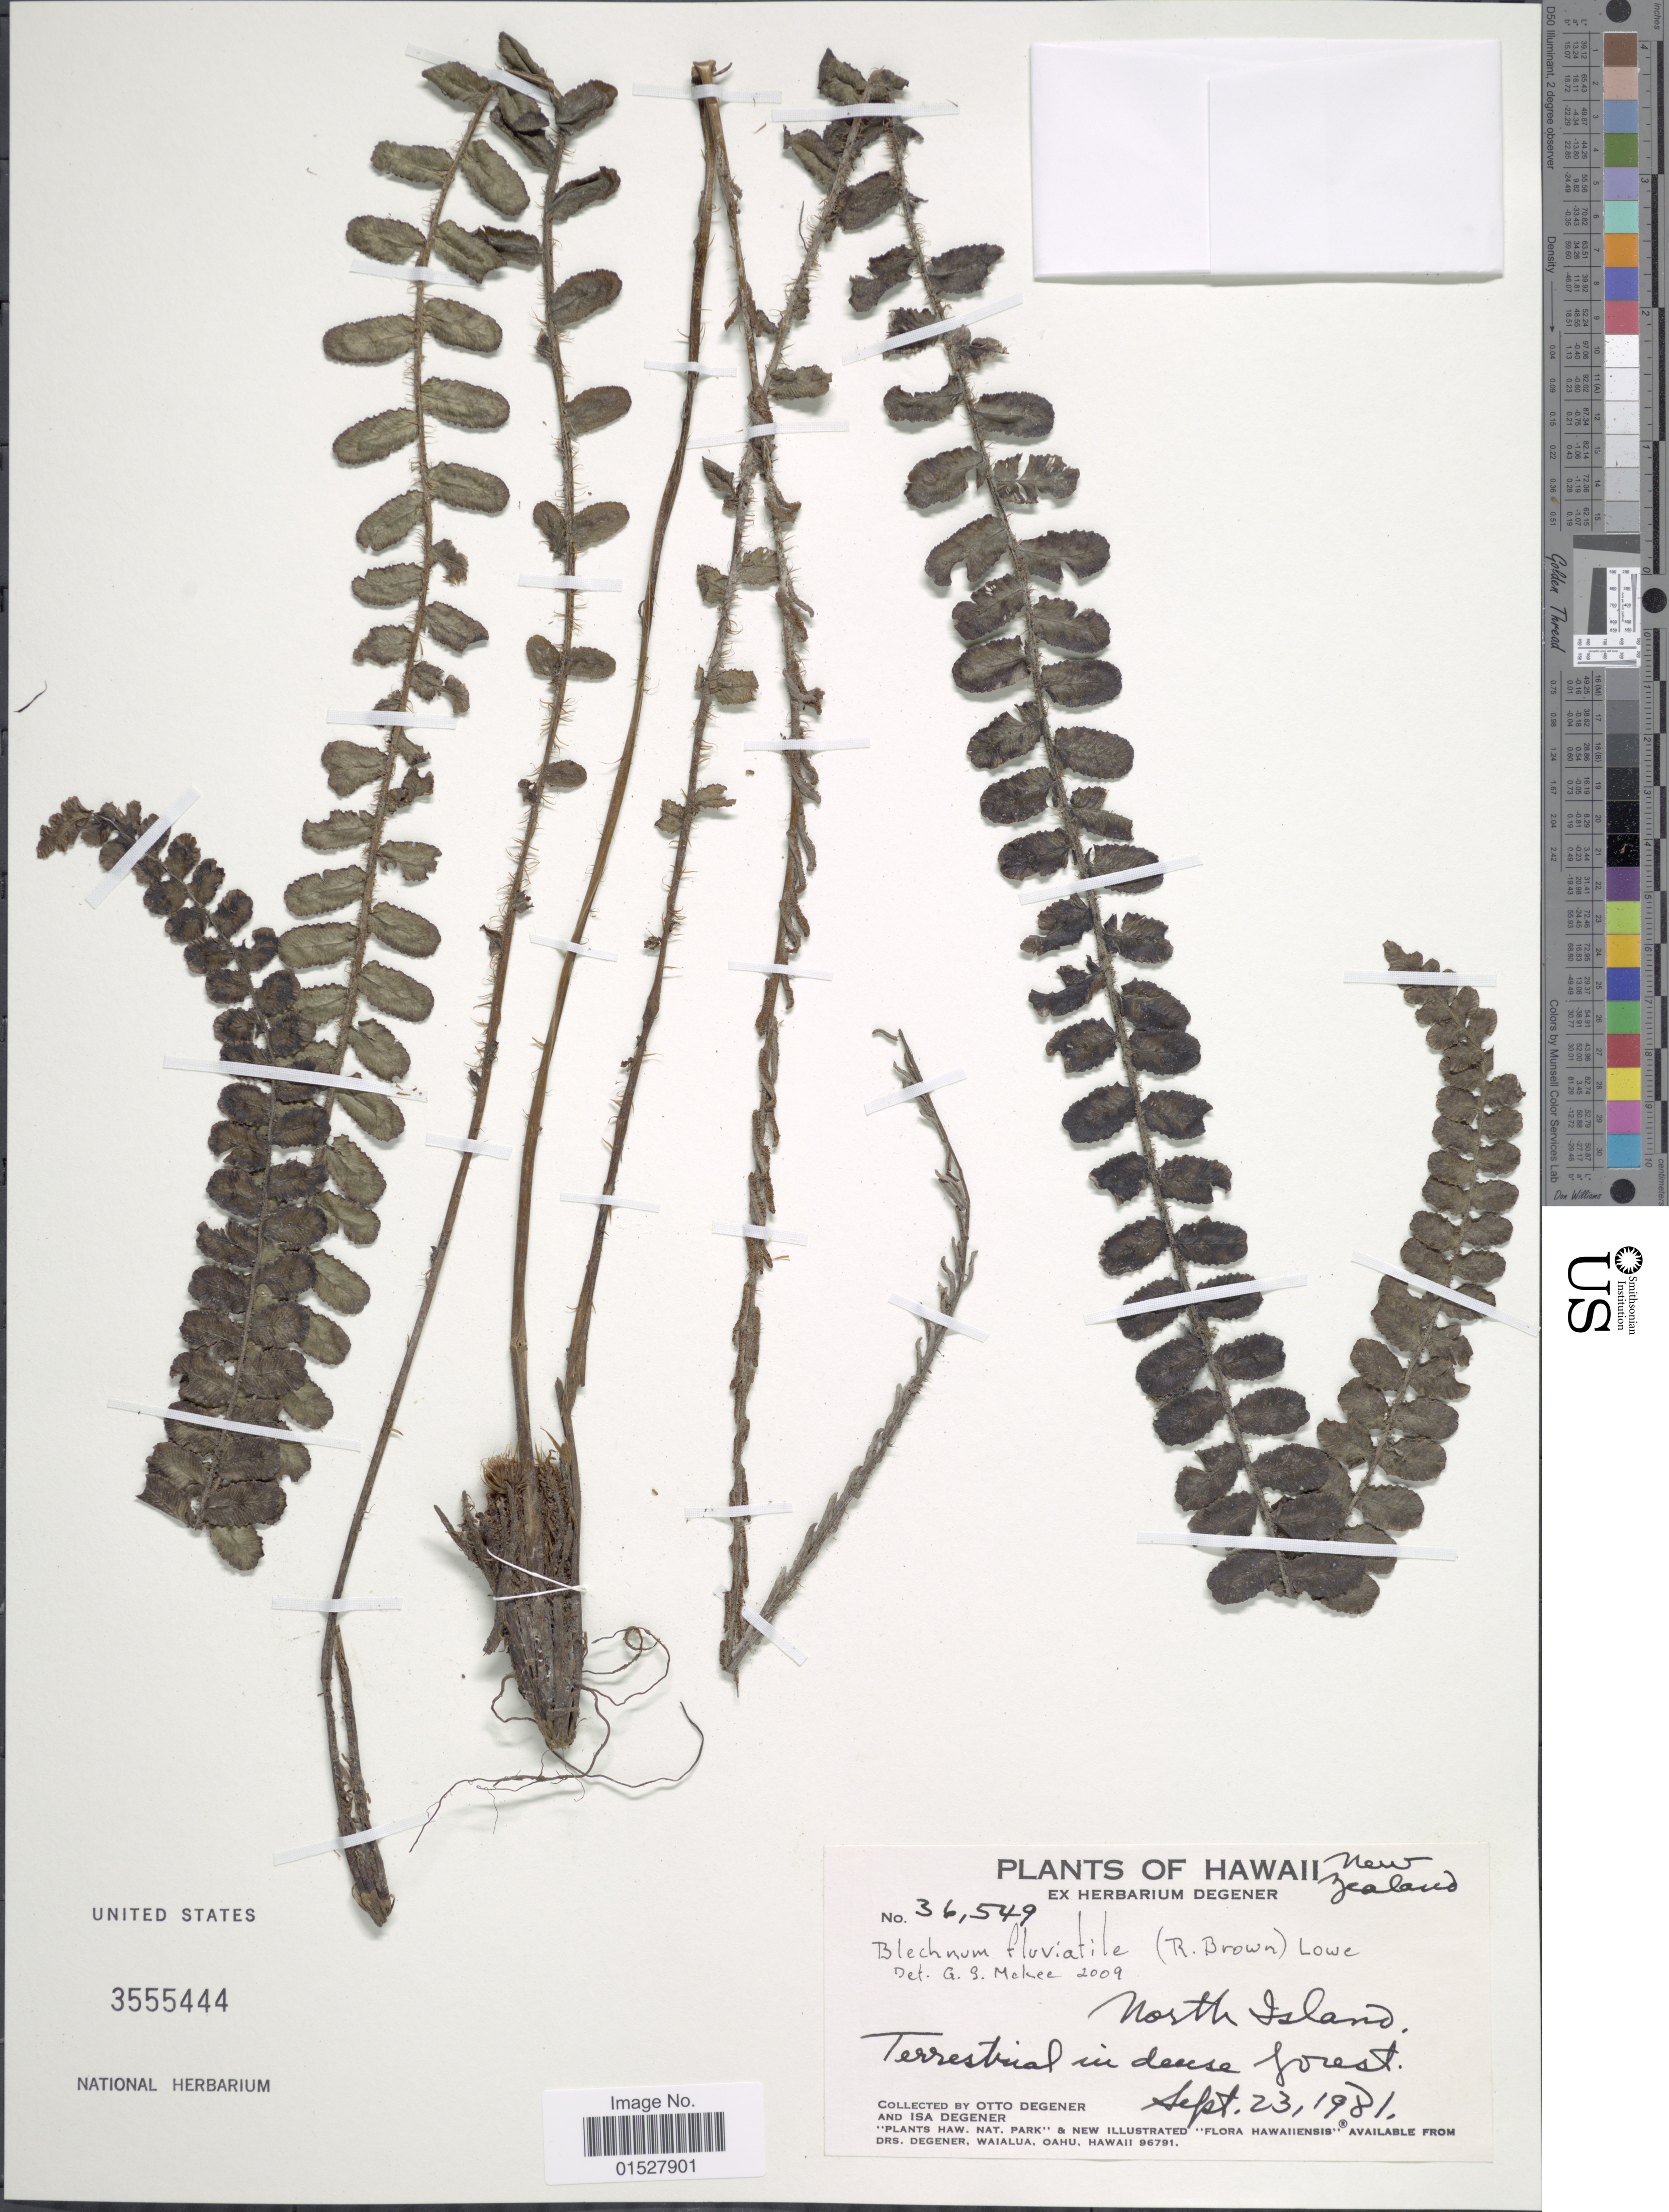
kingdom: Plantae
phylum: Tracheophyta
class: Polypodiopsida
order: Polypodiales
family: Blechnaceae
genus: Blechnum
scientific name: Blechnum fluviatile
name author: (R. Br.) E.J. Lowe ex Salomon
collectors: O. Degener & I. Degener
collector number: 36549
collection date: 1981-04-23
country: New Zealand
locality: North Island.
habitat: Dense forest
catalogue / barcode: US 3555444